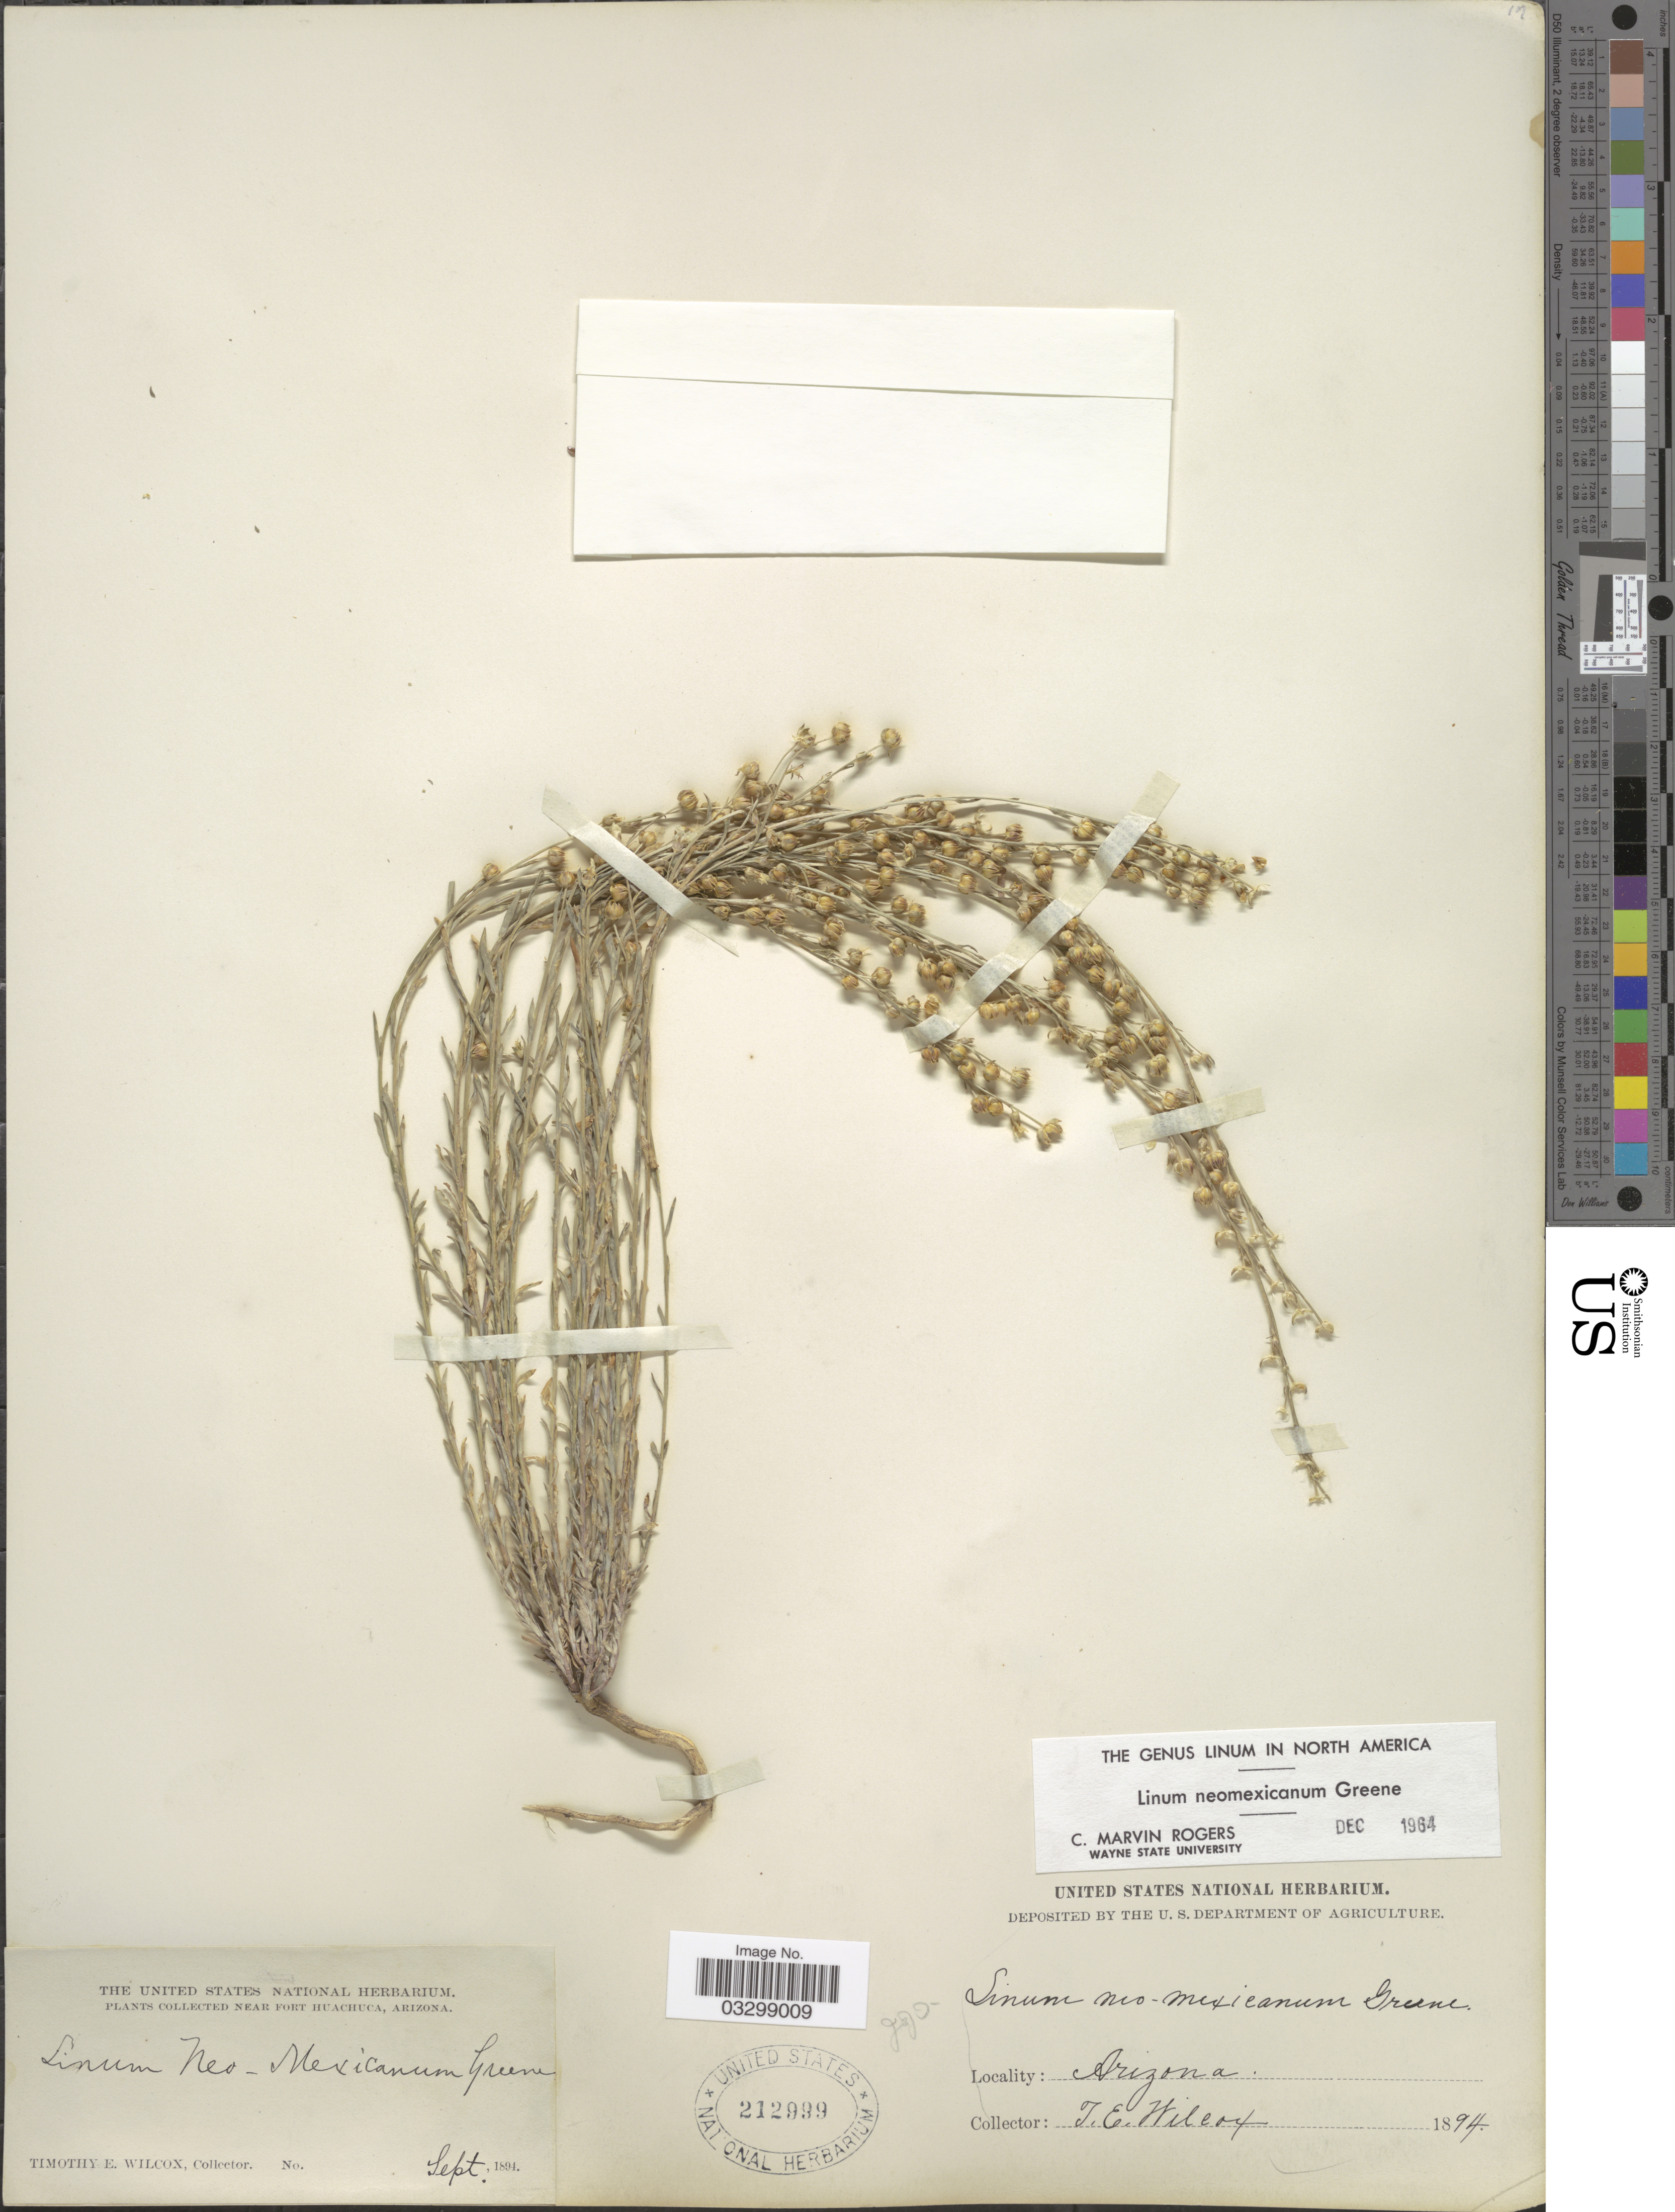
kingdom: Plantae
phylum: Tracheophyta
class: Magnoliopsida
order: Malpighiales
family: Linaceae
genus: Linum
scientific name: Linum neomexicanum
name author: Greene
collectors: T. E. Wilcox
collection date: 1894-09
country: United States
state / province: Arizona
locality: Near Port Huachuca.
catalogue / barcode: US 212999